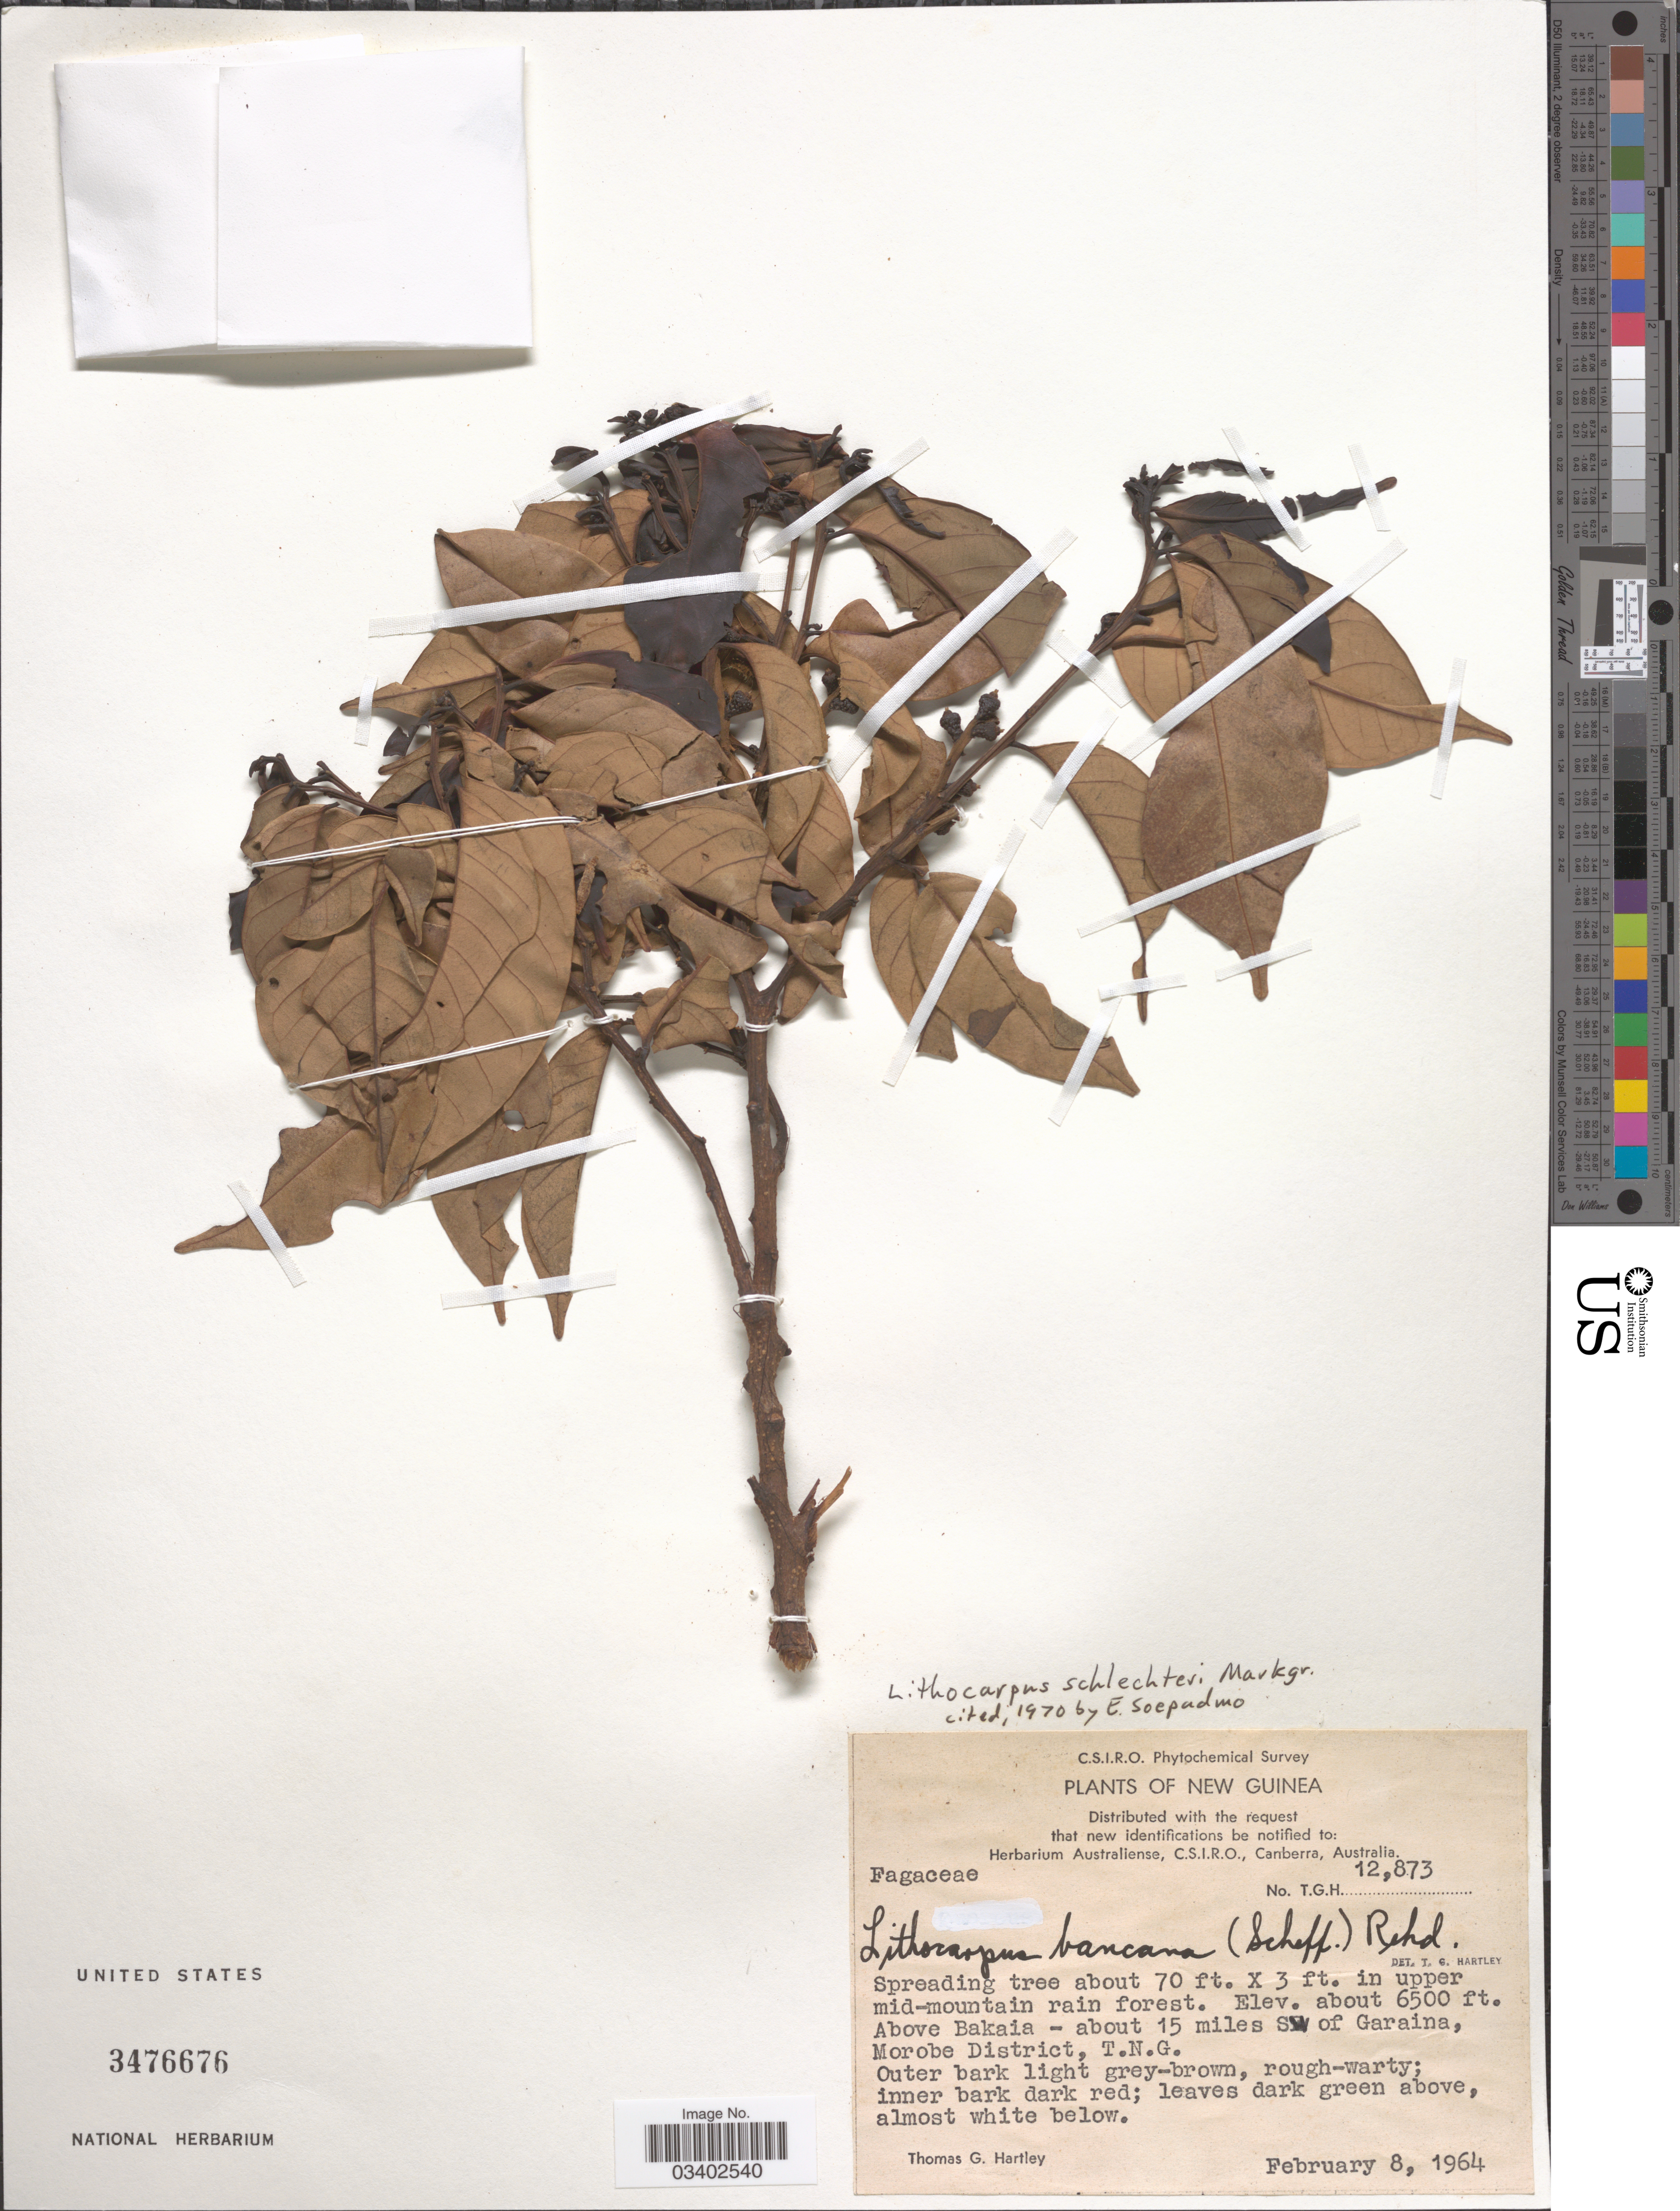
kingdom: Plantae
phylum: Tracheophyta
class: Magnoliopsida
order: Fagales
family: Fagaceae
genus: Lithocarpus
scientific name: Lithocarpus schlechteri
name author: Markgr.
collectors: T. G. Hartley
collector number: T.G.H.12873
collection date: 1964-02-08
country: Papua New Guinea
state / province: Morobe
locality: New Guinea. Above Bakaia - about 15 miles SW of Garaina, Morobe District, T.N.G.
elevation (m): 1981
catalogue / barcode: US 3476676